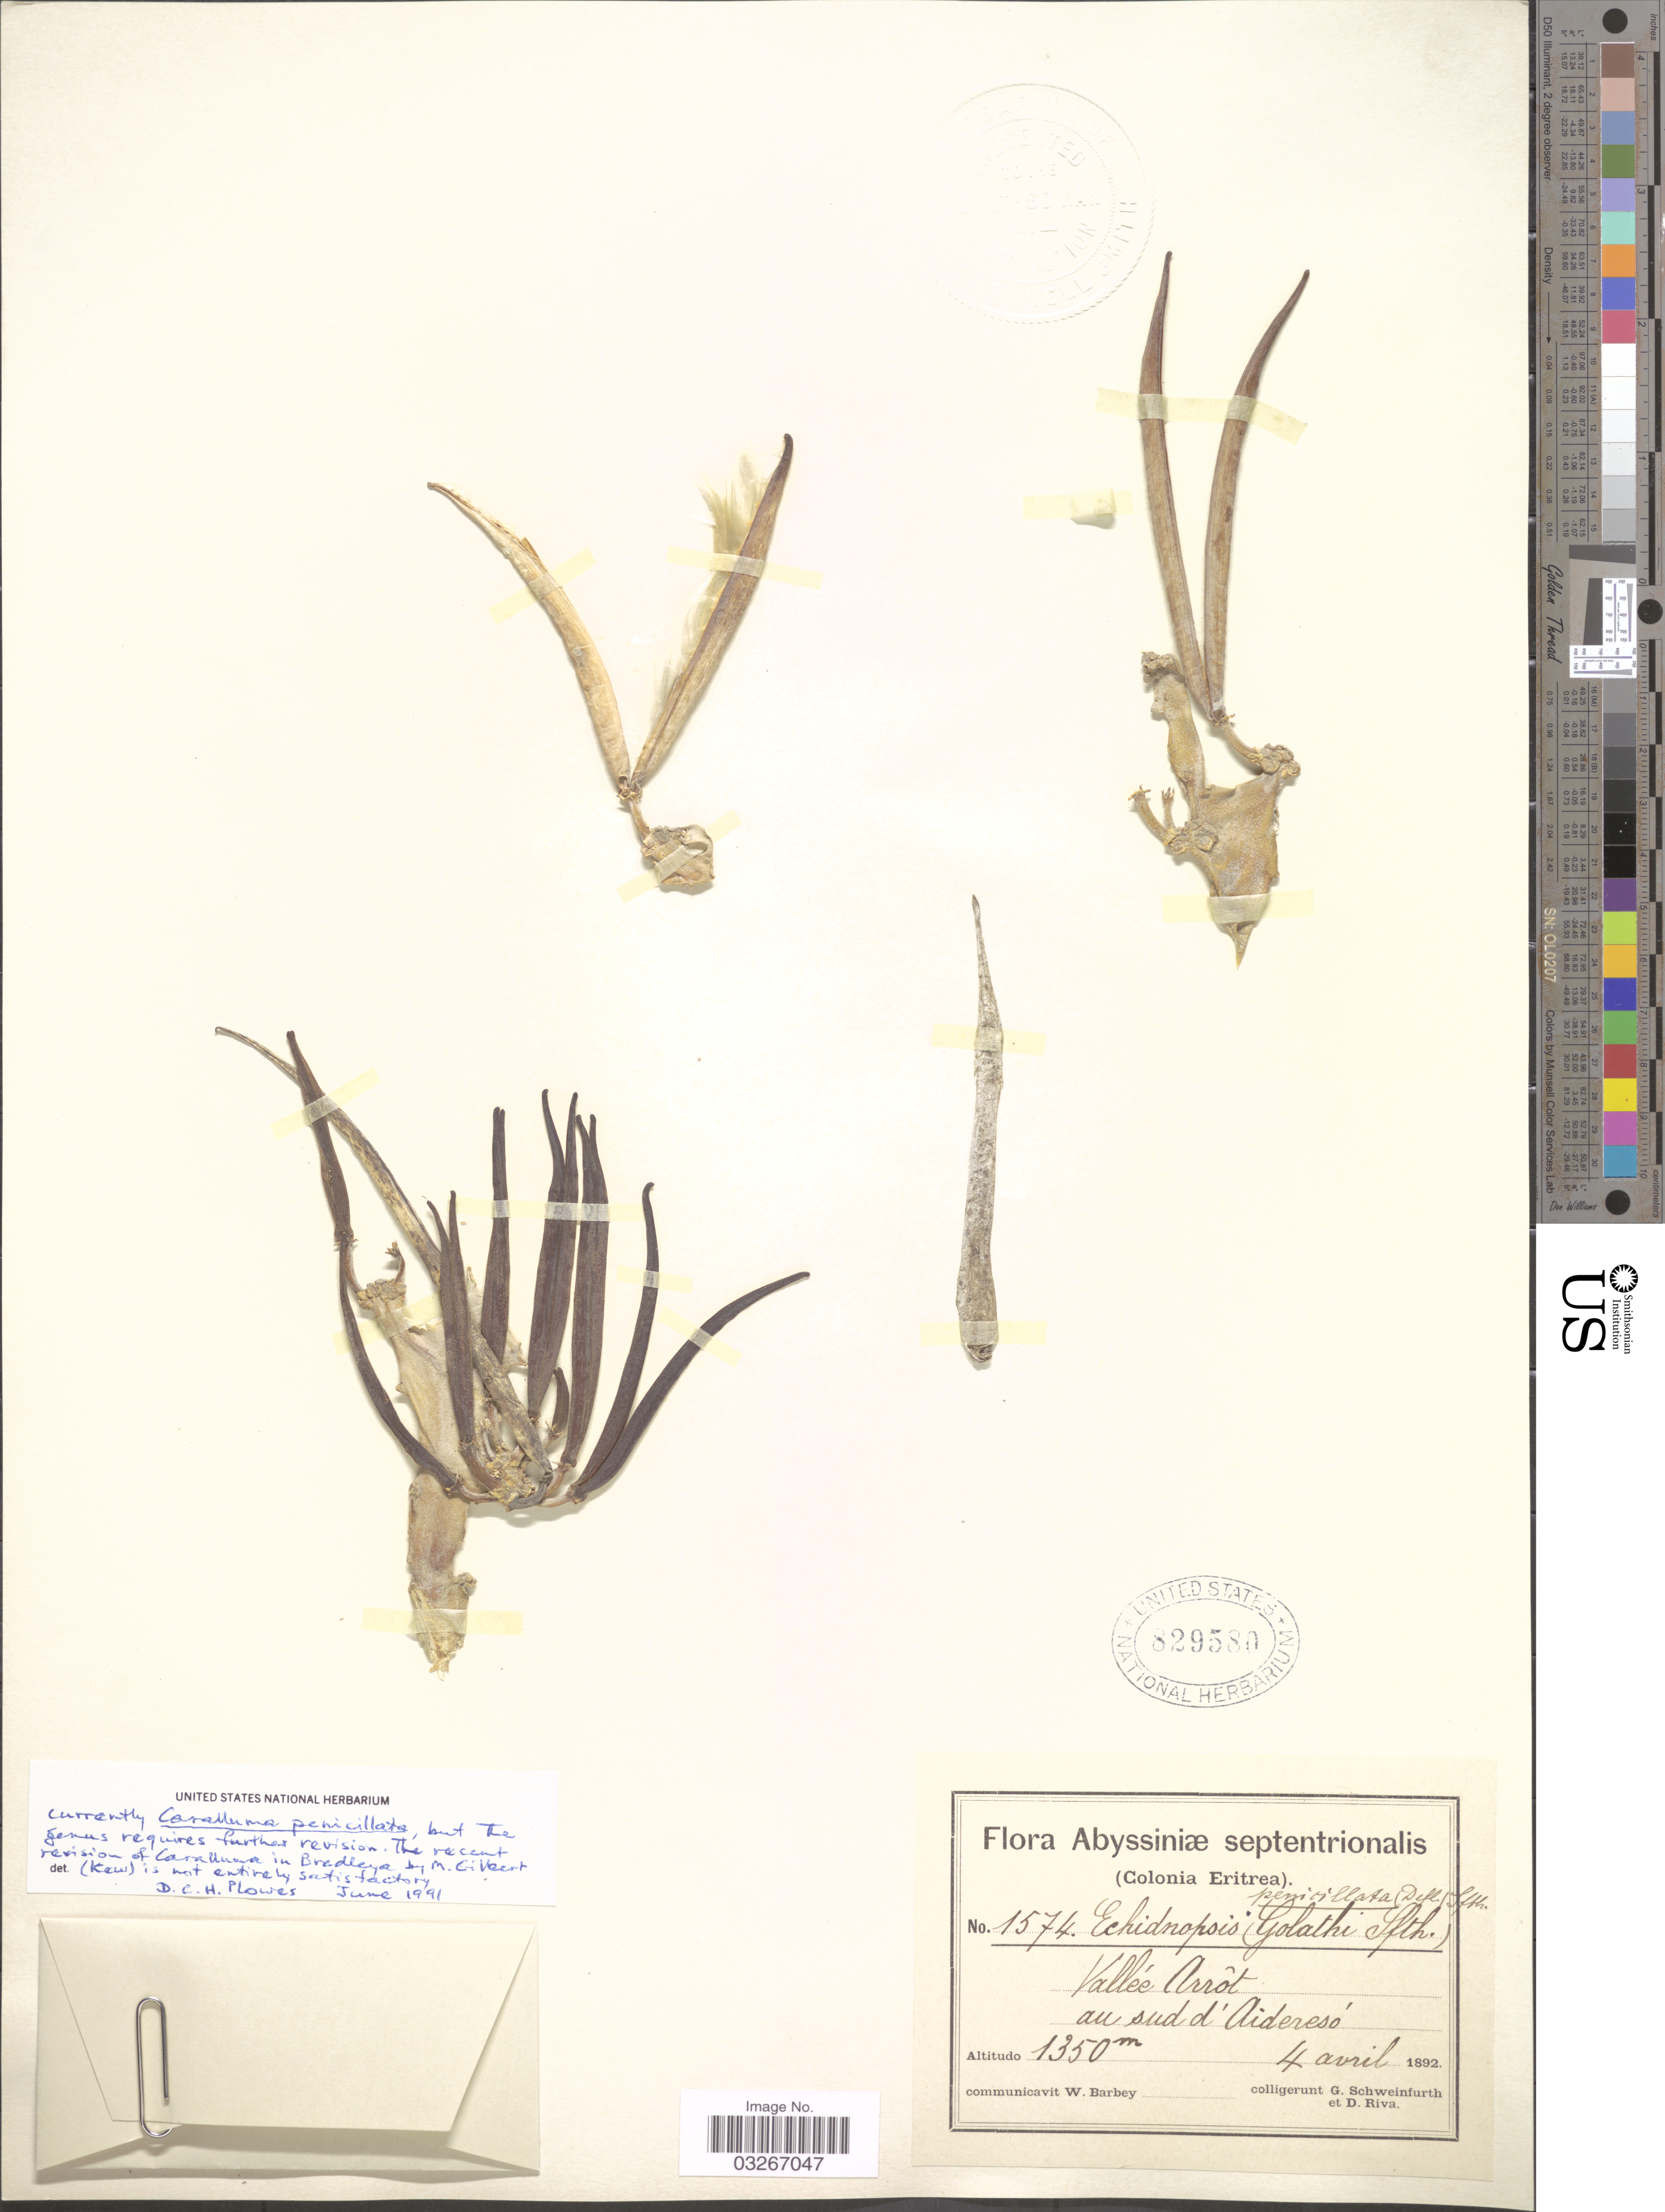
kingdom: Plantae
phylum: Tracheophyta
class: Magnoliopsida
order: Gentianales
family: Apocynaceae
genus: Caralluma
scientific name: Caralluma penicillata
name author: (Deflers) N.E. Br.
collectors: G. A. Schweinfurth (herbarium) & D. Riva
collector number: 1574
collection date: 1892-04-04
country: Eritrea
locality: Abyssiniæ Septentrionalis. (Colonia Eritrea). Vallée Arrôt au sud d'Aideresó.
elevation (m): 1350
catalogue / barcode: US 829580